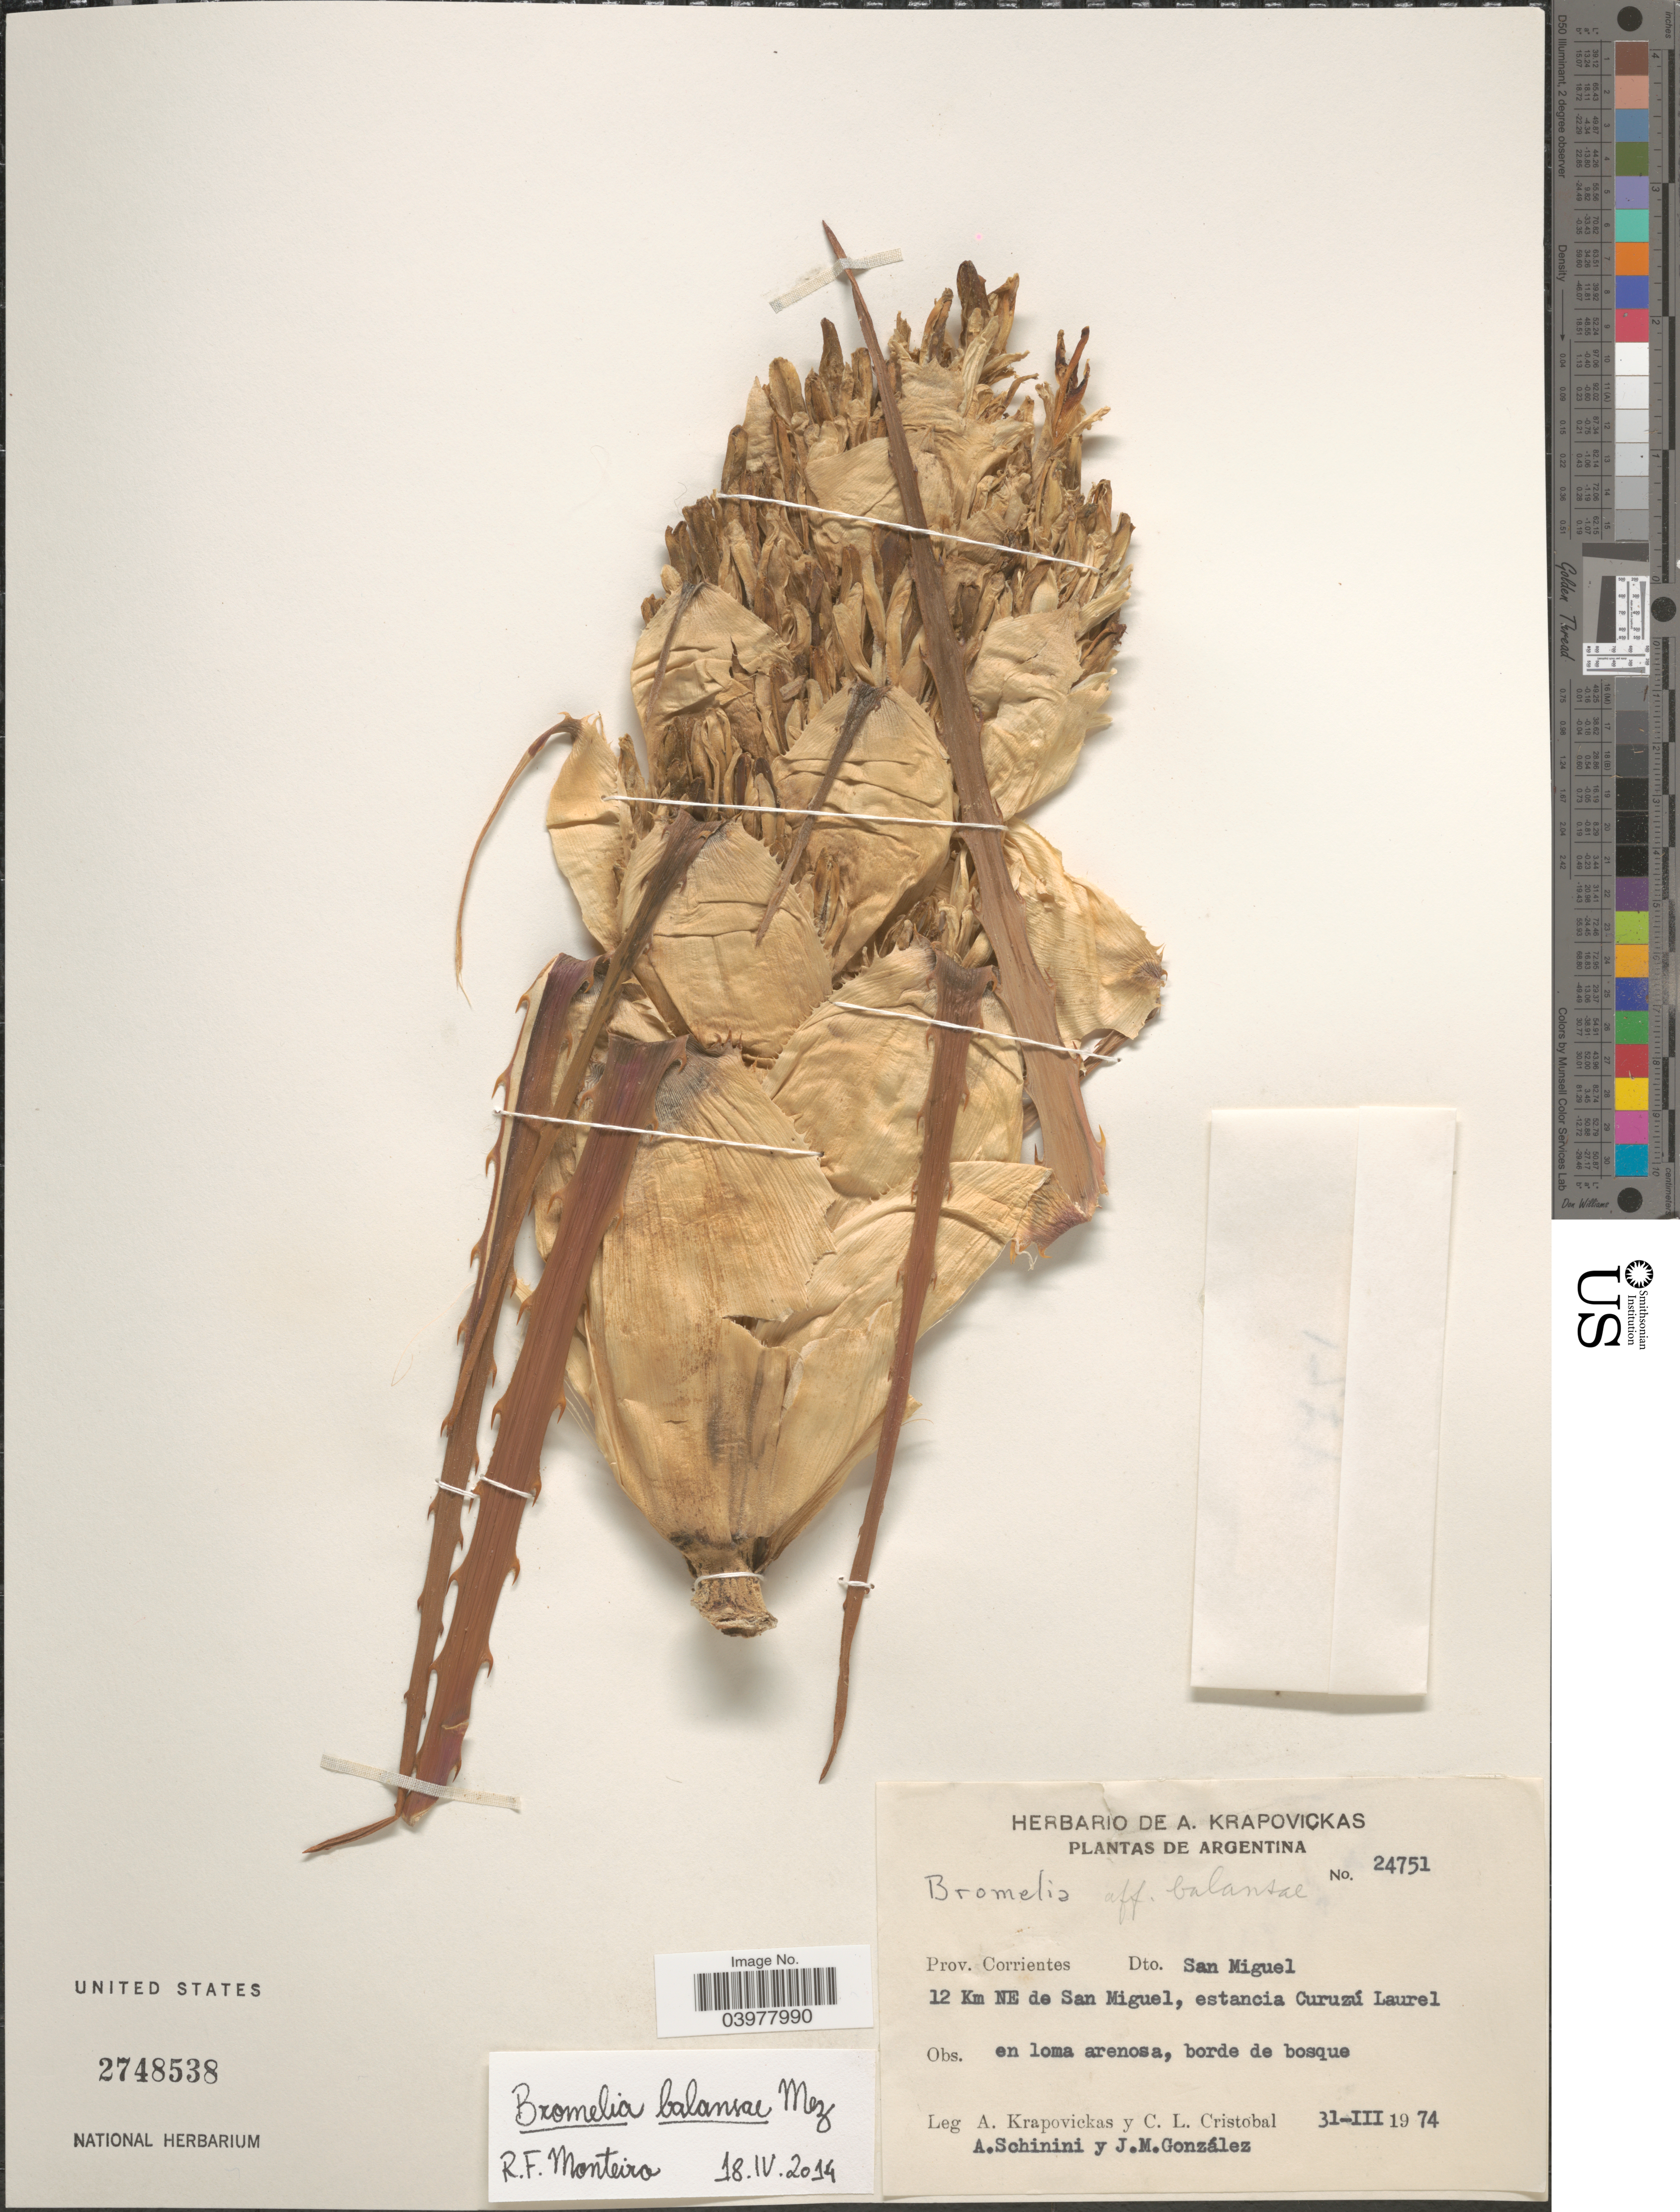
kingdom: Plantae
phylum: Tracheophyta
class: Liliopsida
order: Poales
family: Bromeliaceae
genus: Bromelia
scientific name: Bromelia balansae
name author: Mez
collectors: A. Karpovickas, C. L. Cristóbal, A. Schinini & J. M. Gonzalez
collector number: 24751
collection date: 1974-03-31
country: Argentina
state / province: Corrientes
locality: Dto. San Miguel. 12 Km NE de San Miguel, estancia Curuzú Laurel.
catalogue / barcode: US 2748538